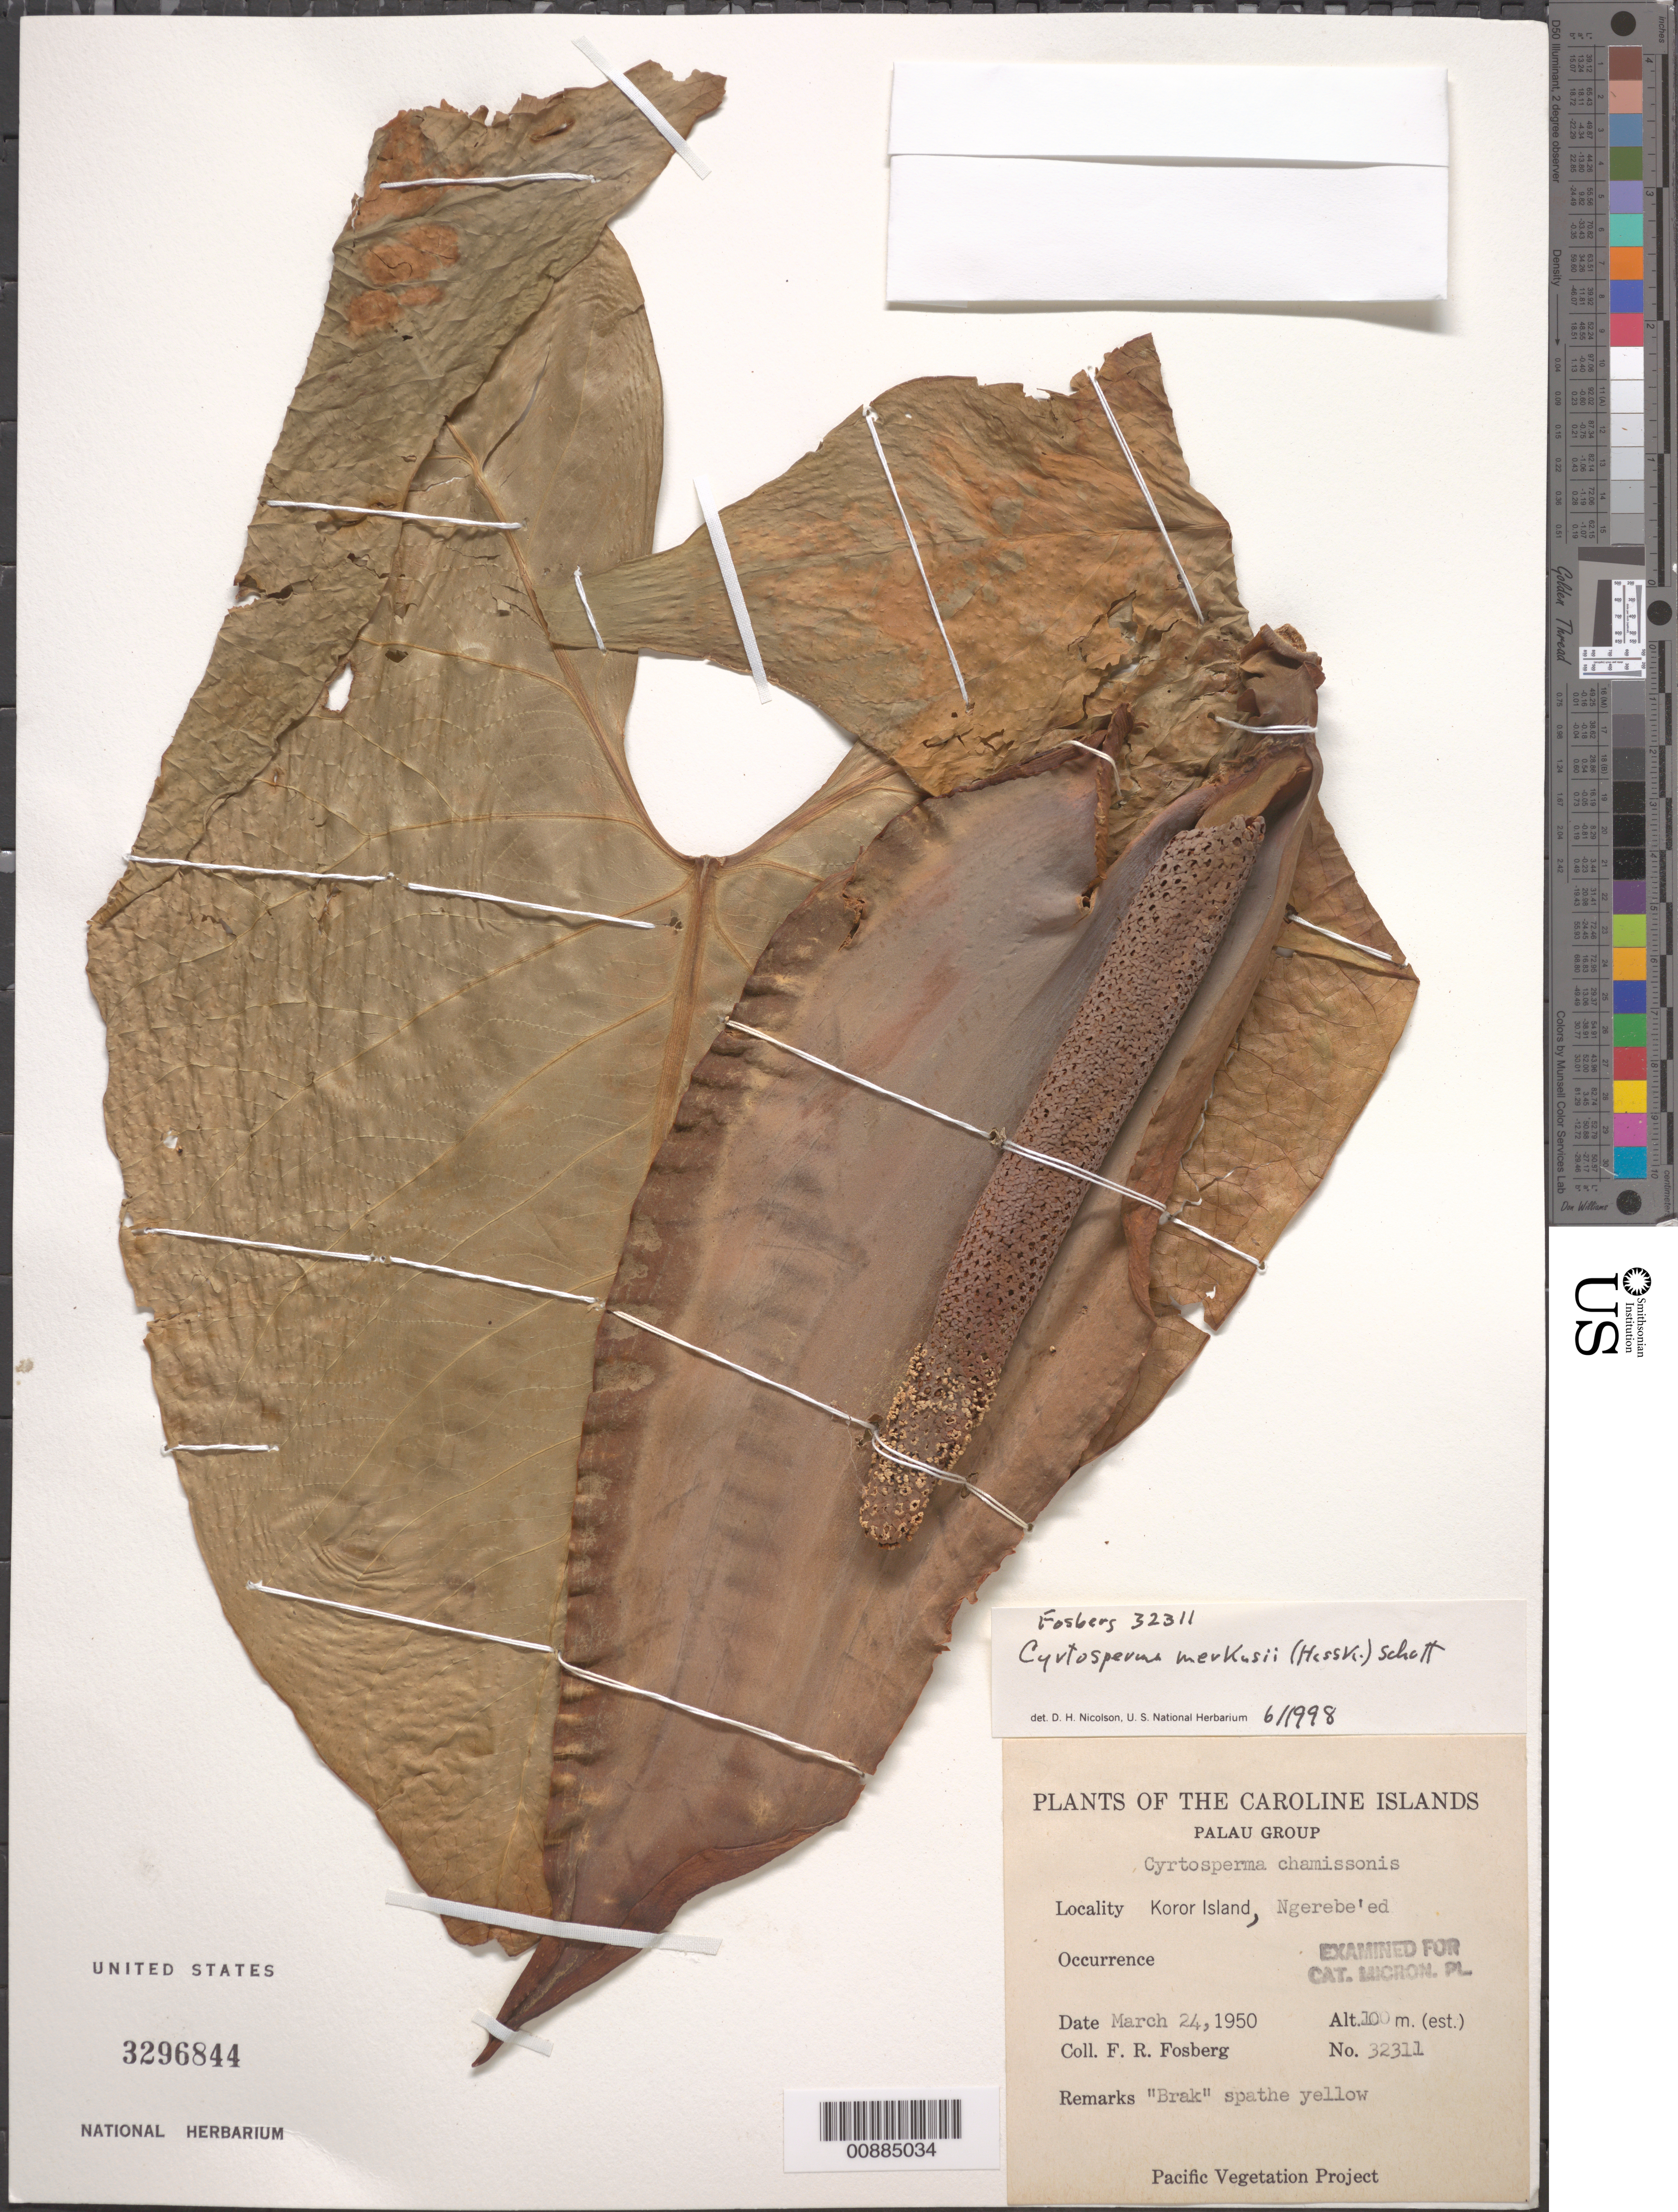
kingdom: Plantae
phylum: Tracheophyta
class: Liliopsida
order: Alismatales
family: Araceae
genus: Cyrtosperma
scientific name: Cyrtosperma merkusii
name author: (Hassk.) Schott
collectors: F. R. Fosberg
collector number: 32311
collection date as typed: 24 Mar 1950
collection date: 1950-03-24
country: Palau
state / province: Koror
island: Oreor (Koror)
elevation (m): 100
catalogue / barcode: US 3296844